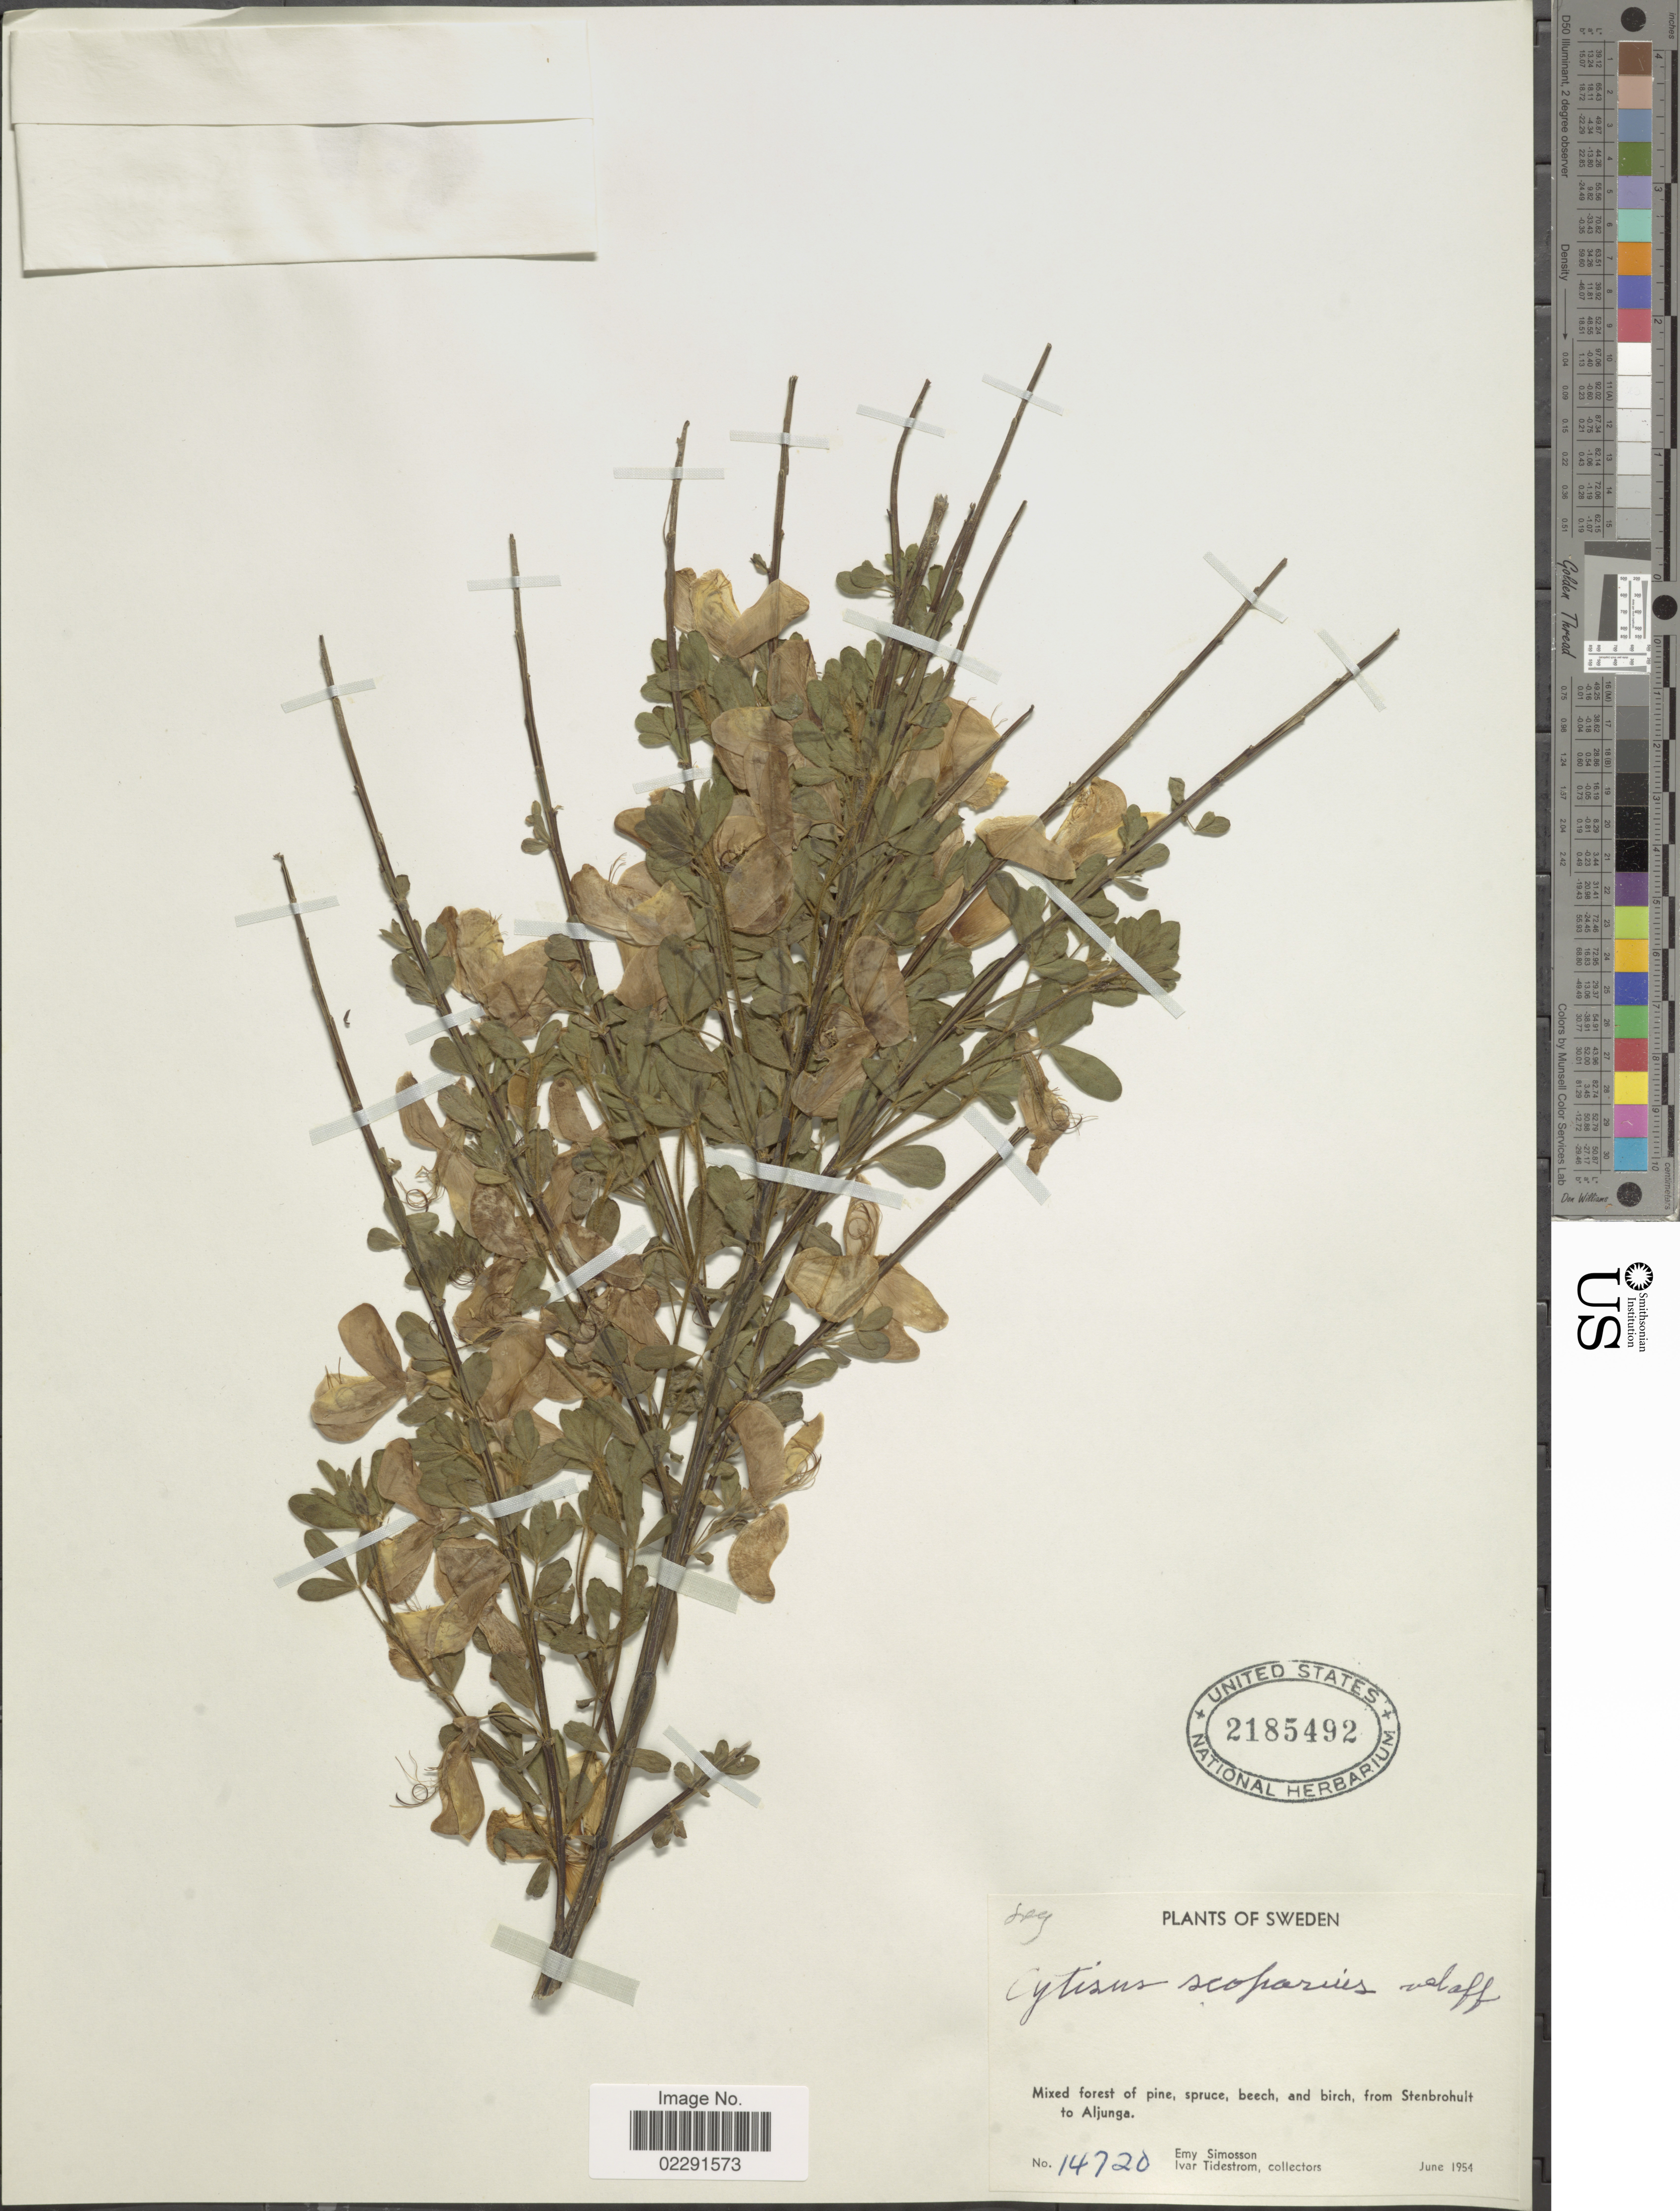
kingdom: Plantae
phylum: Tracheophyta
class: Magnoliopsida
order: Fabales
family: Fabaceae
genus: Cytisus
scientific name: Cytisus scoparius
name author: (L.) Link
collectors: E. Simosson & I. F. Tidestrom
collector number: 14720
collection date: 1954-06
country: Sweden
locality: Mixed forest from Stenbrohult to Aljunga.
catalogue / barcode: US 2185492